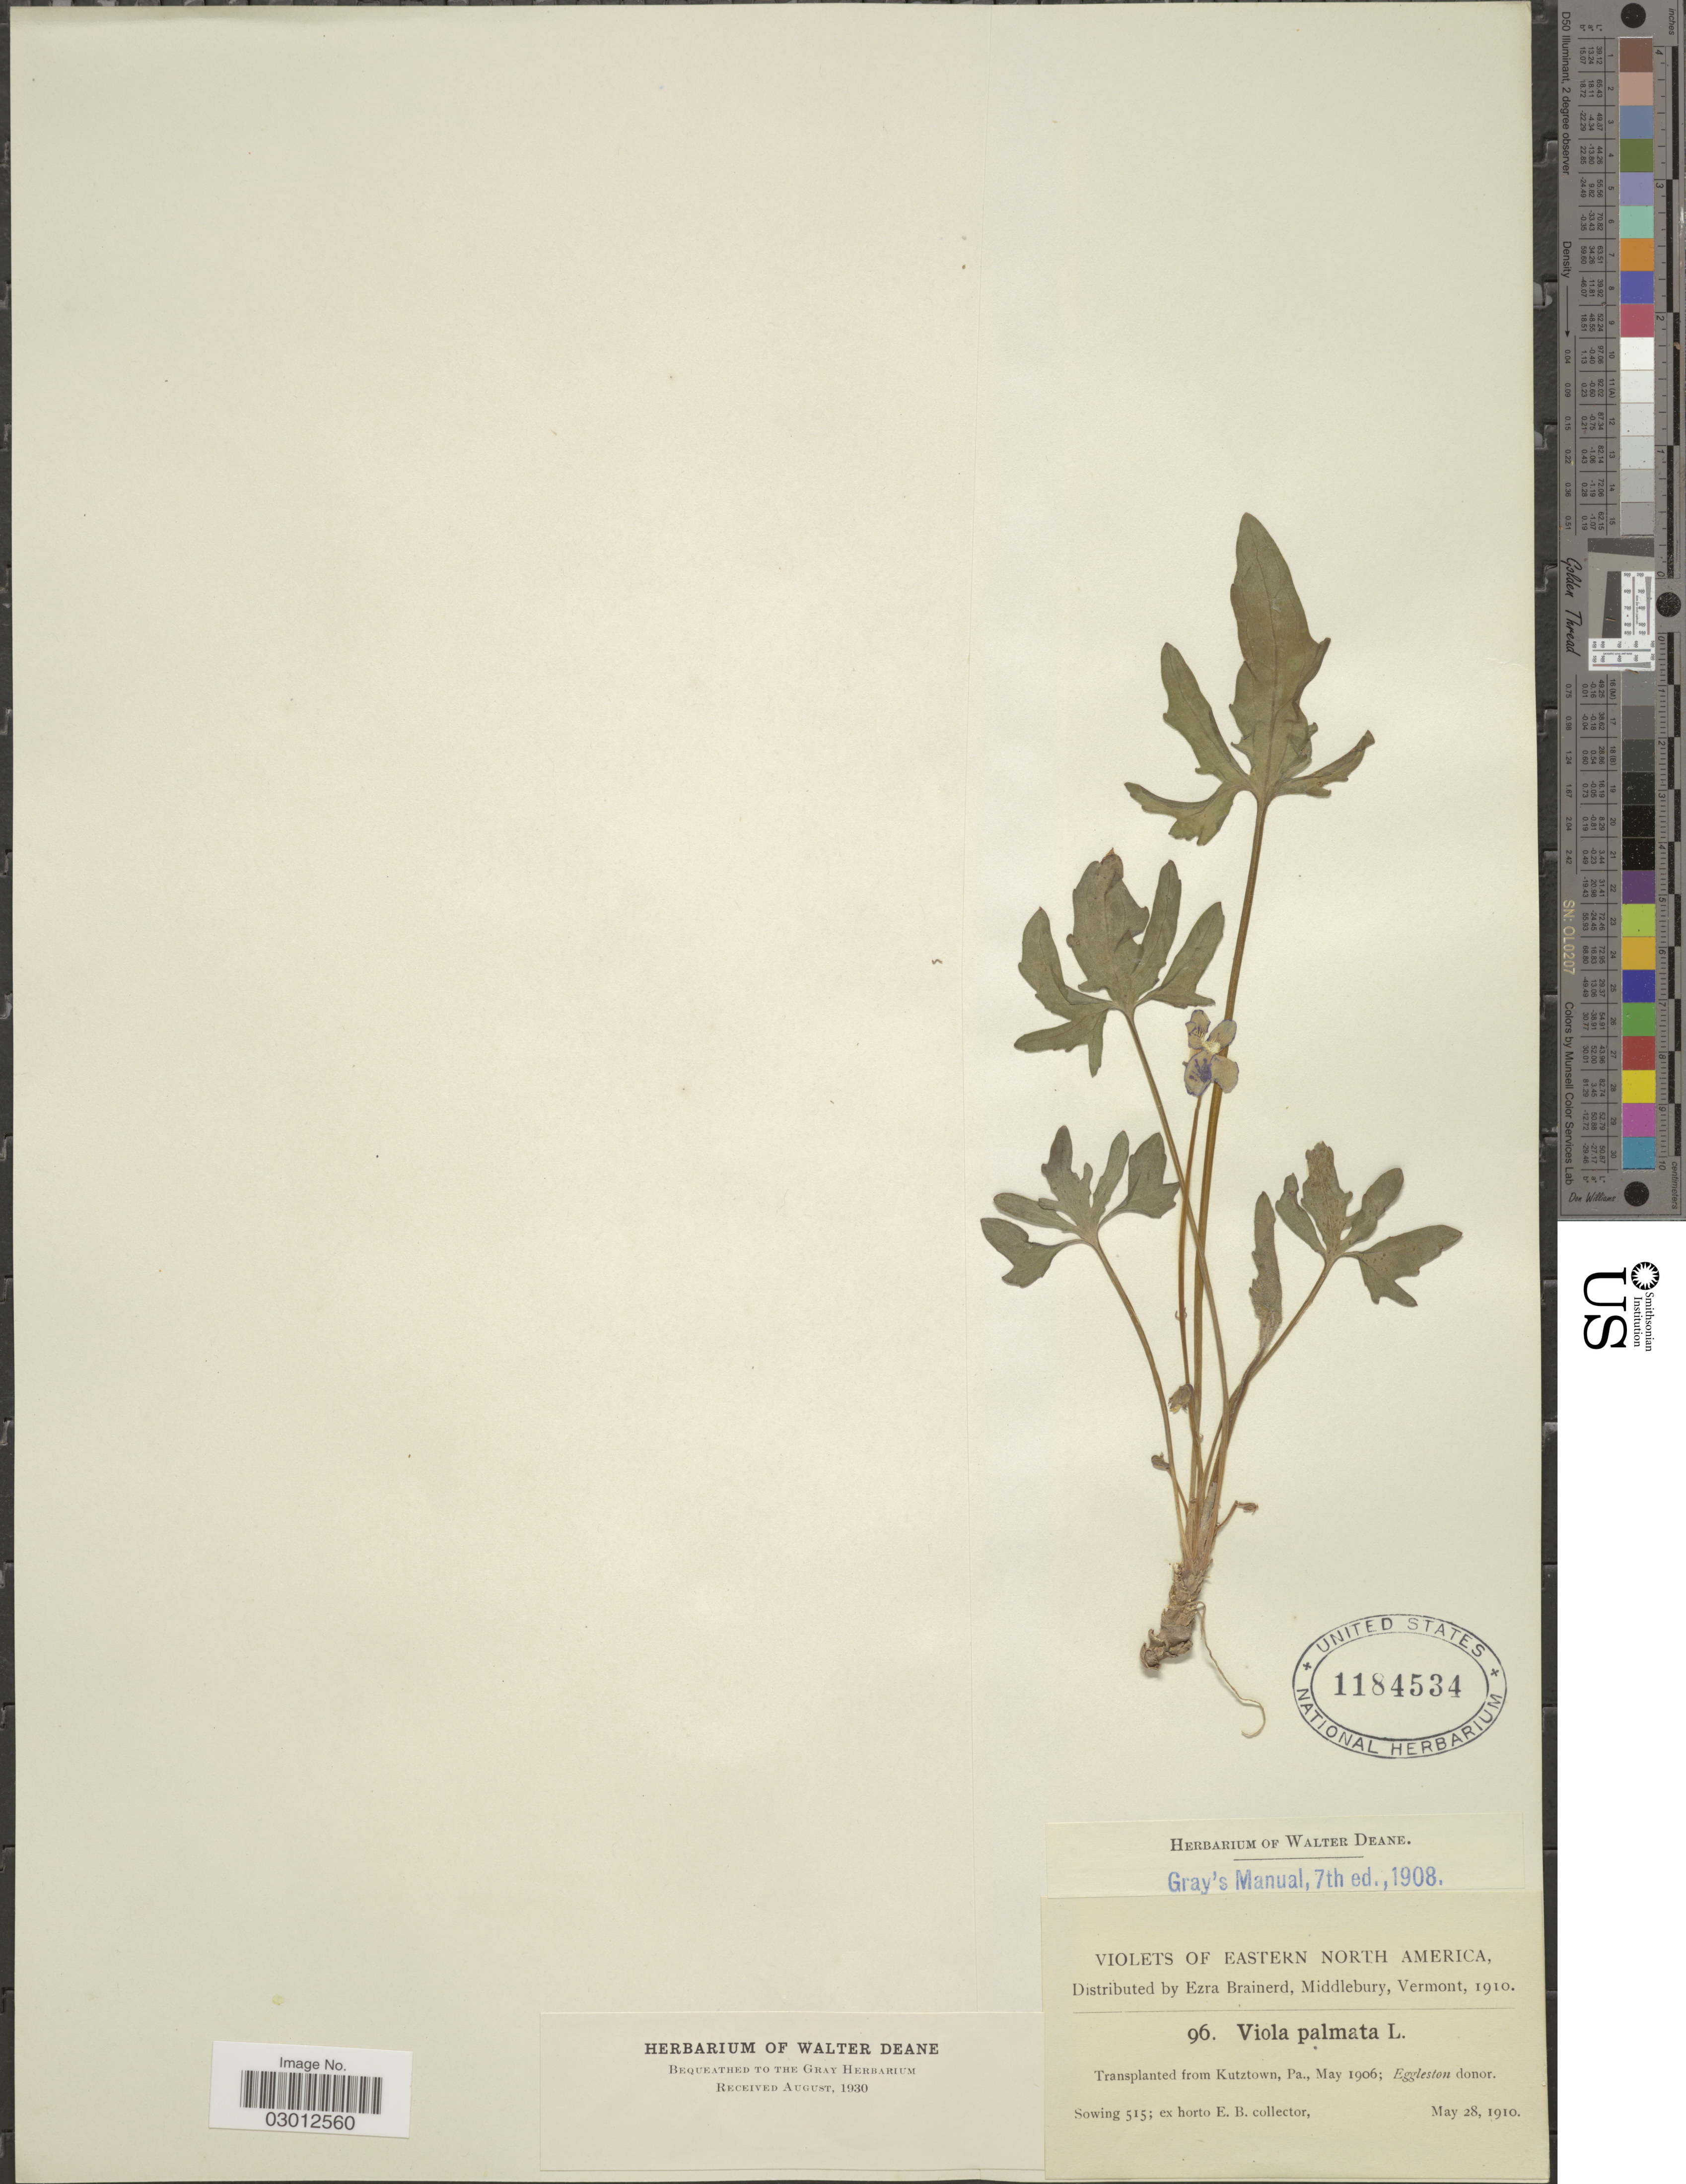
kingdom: Plantae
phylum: Tracheophyta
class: Magnoliopsida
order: Malpighiales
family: Violaceae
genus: Viola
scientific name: Viola palmata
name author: L.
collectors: ex herb. Ezra Brainerd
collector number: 96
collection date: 1910-05-28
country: United States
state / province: Pennsylvania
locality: Eastern North America. Transplanted from Kutztown, Pa.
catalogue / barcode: US 1184534